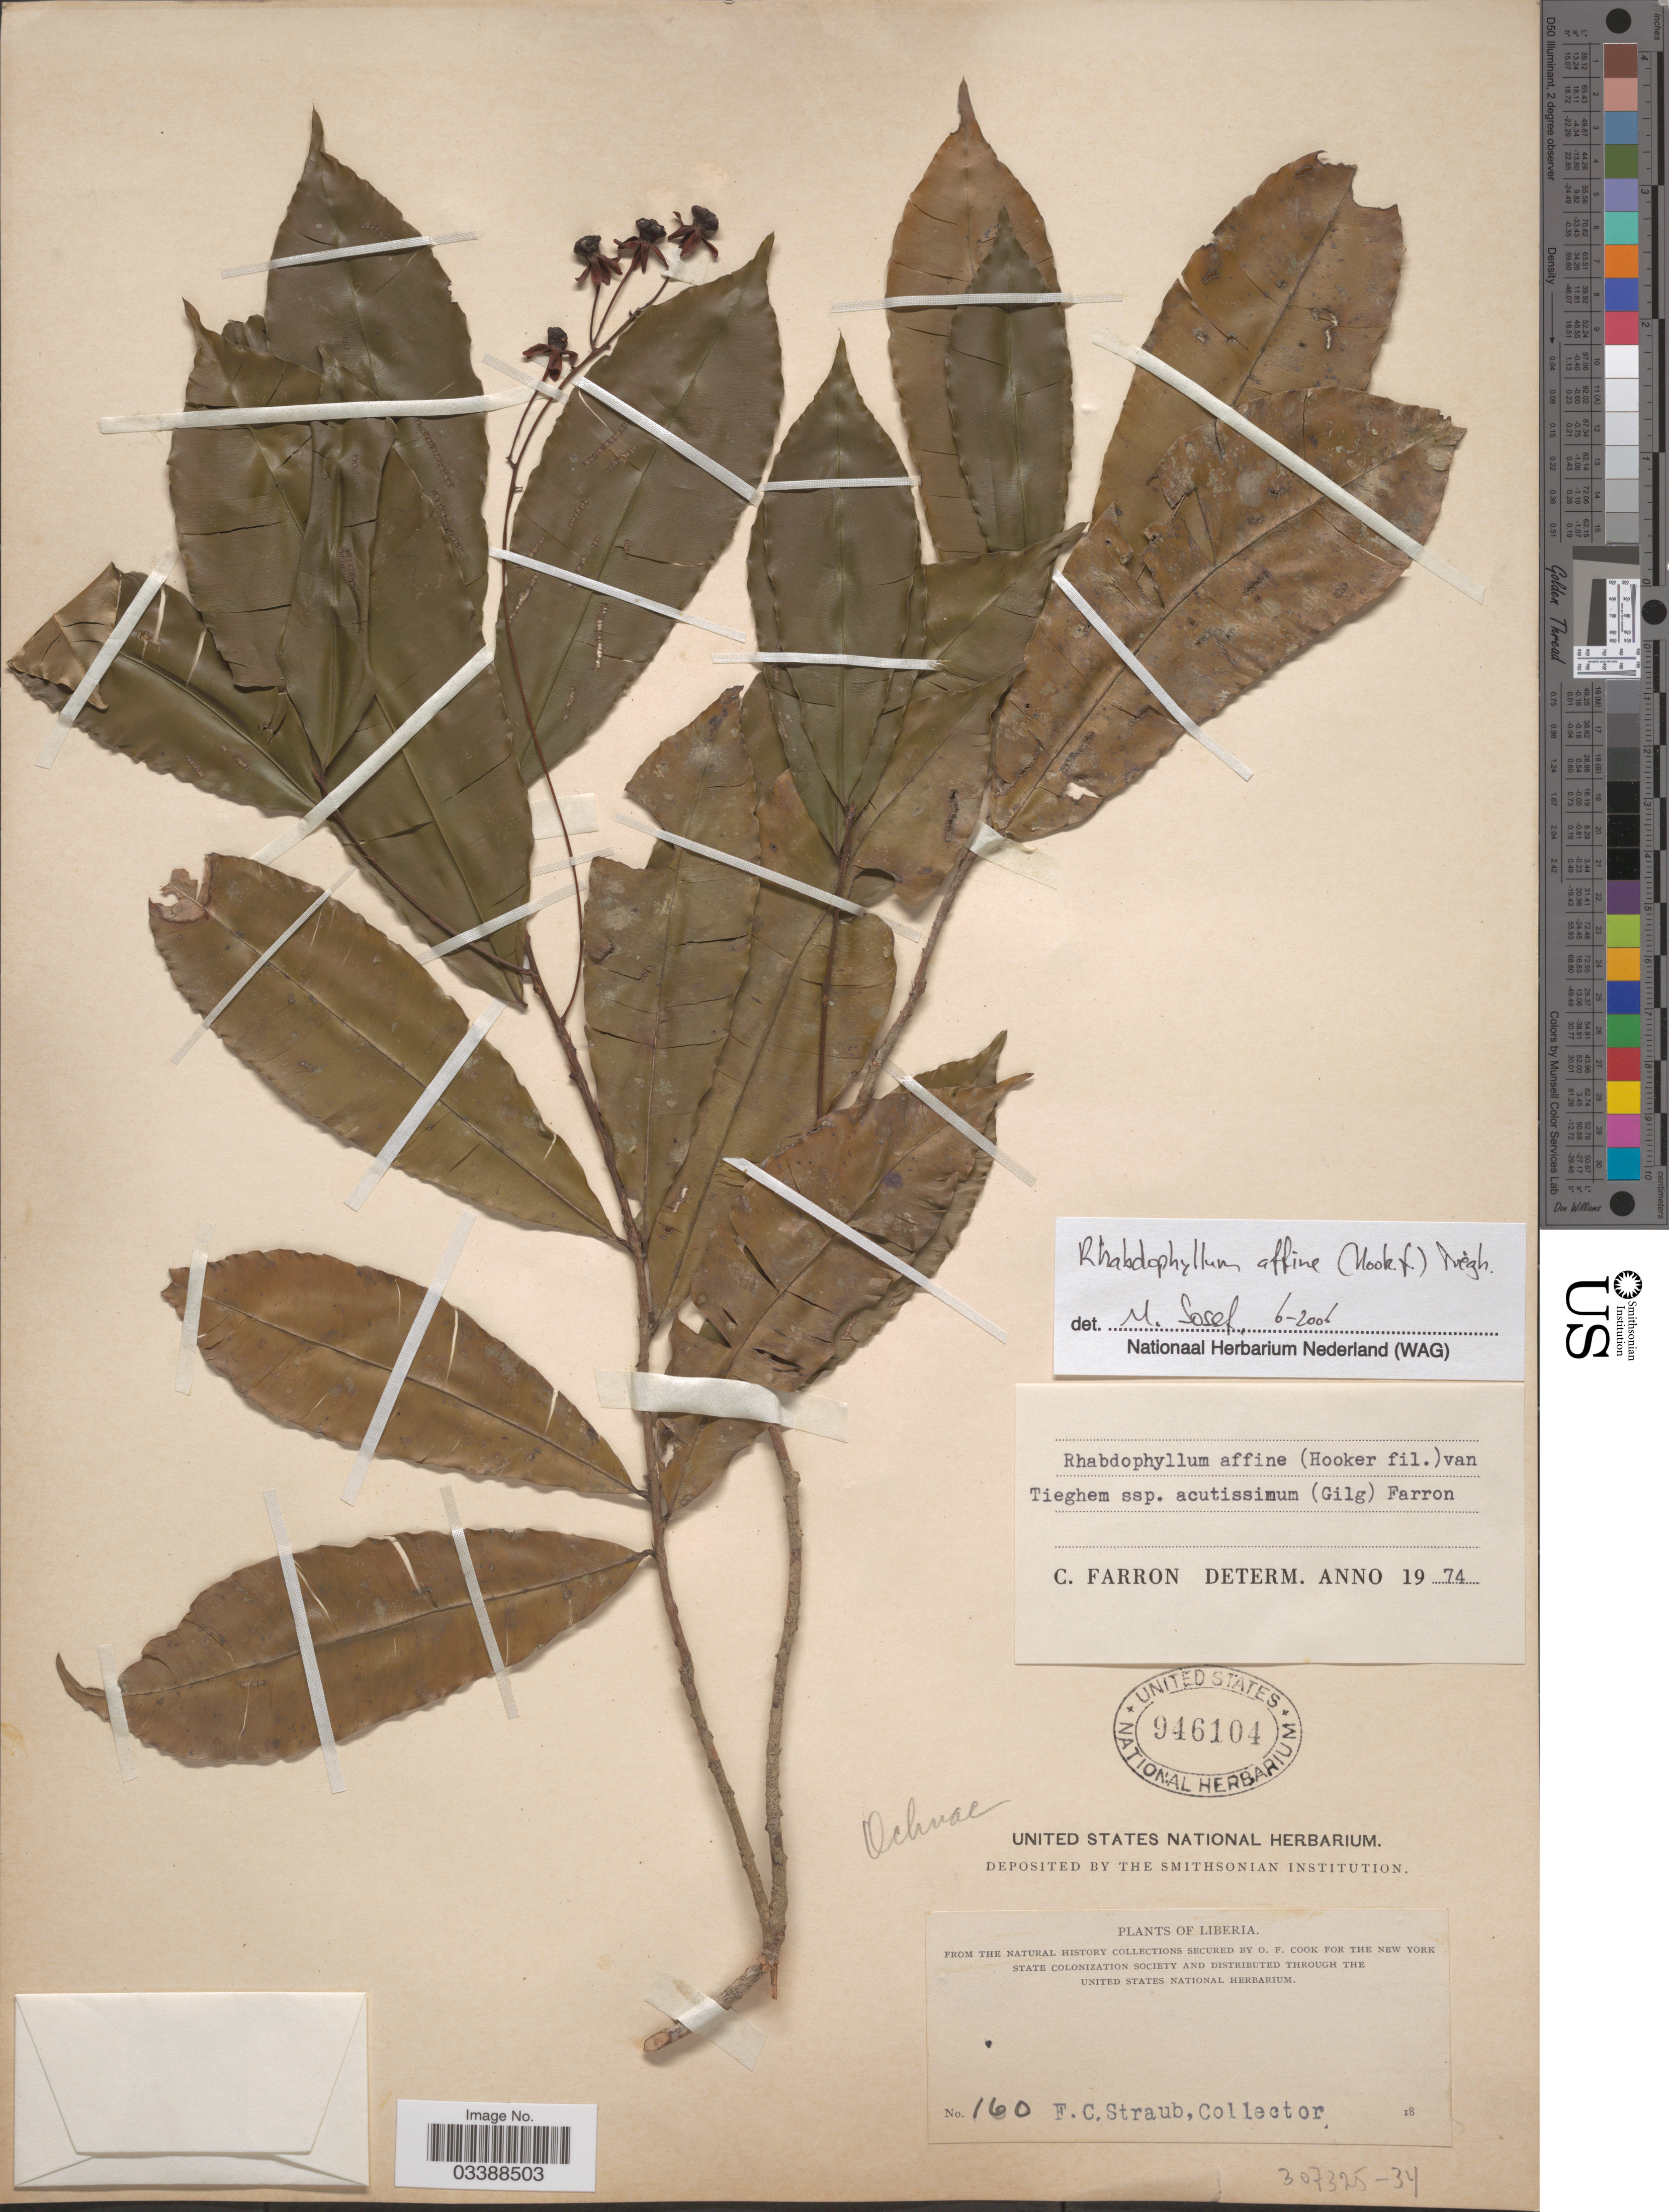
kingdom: Plantae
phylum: Tracheophyta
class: Magnoliopsida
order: Malpighiales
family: Ochnaceae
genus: Rhabdophyllum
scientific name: Rhabdophyllum affine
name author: Tiegh.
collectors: F. Straub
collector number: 160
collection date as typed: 18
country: Liberia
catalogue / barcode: US 946104